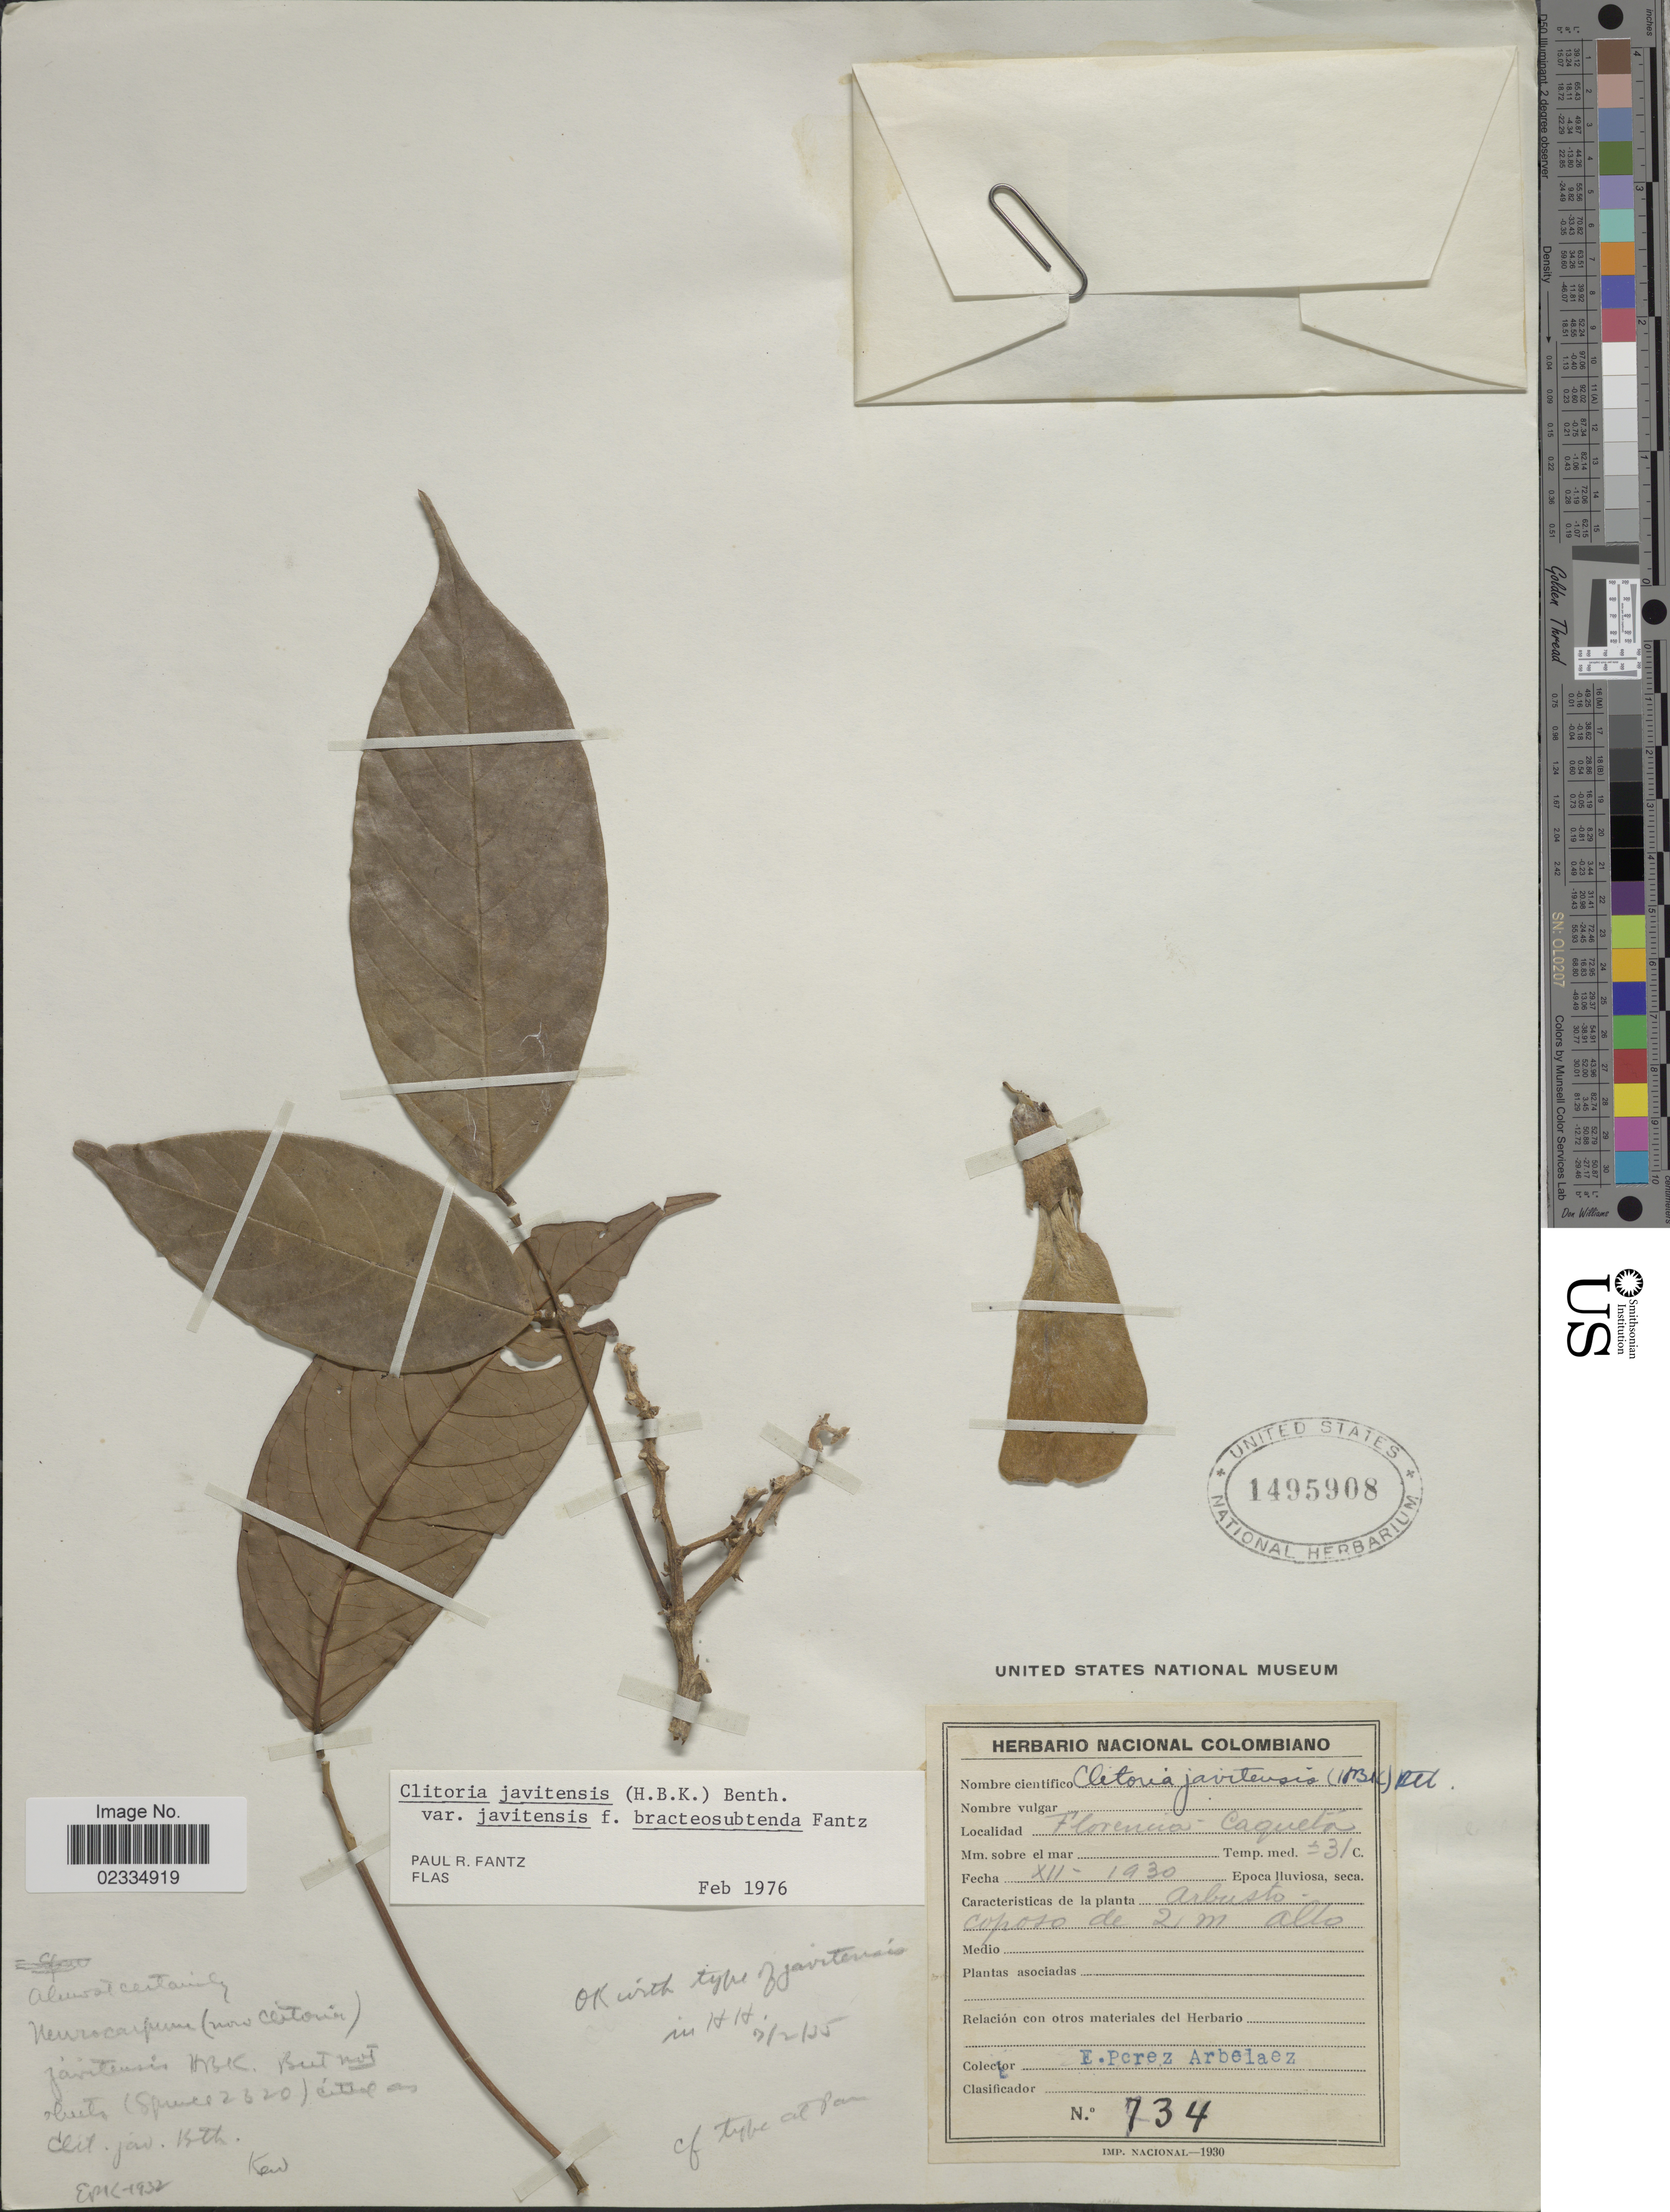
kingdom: Plantae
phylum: Tracheophyta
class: Magnoliopsida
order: Fabales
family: Fabaceae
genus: Clitoria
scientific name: Clitoria javitensis f. bracteosubtenda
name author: Fantz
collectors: E. Pérez Arbeláez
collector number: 734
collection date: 1930-12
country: Colombia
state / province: Caquetá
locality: Florencia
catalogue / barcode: US 1495908